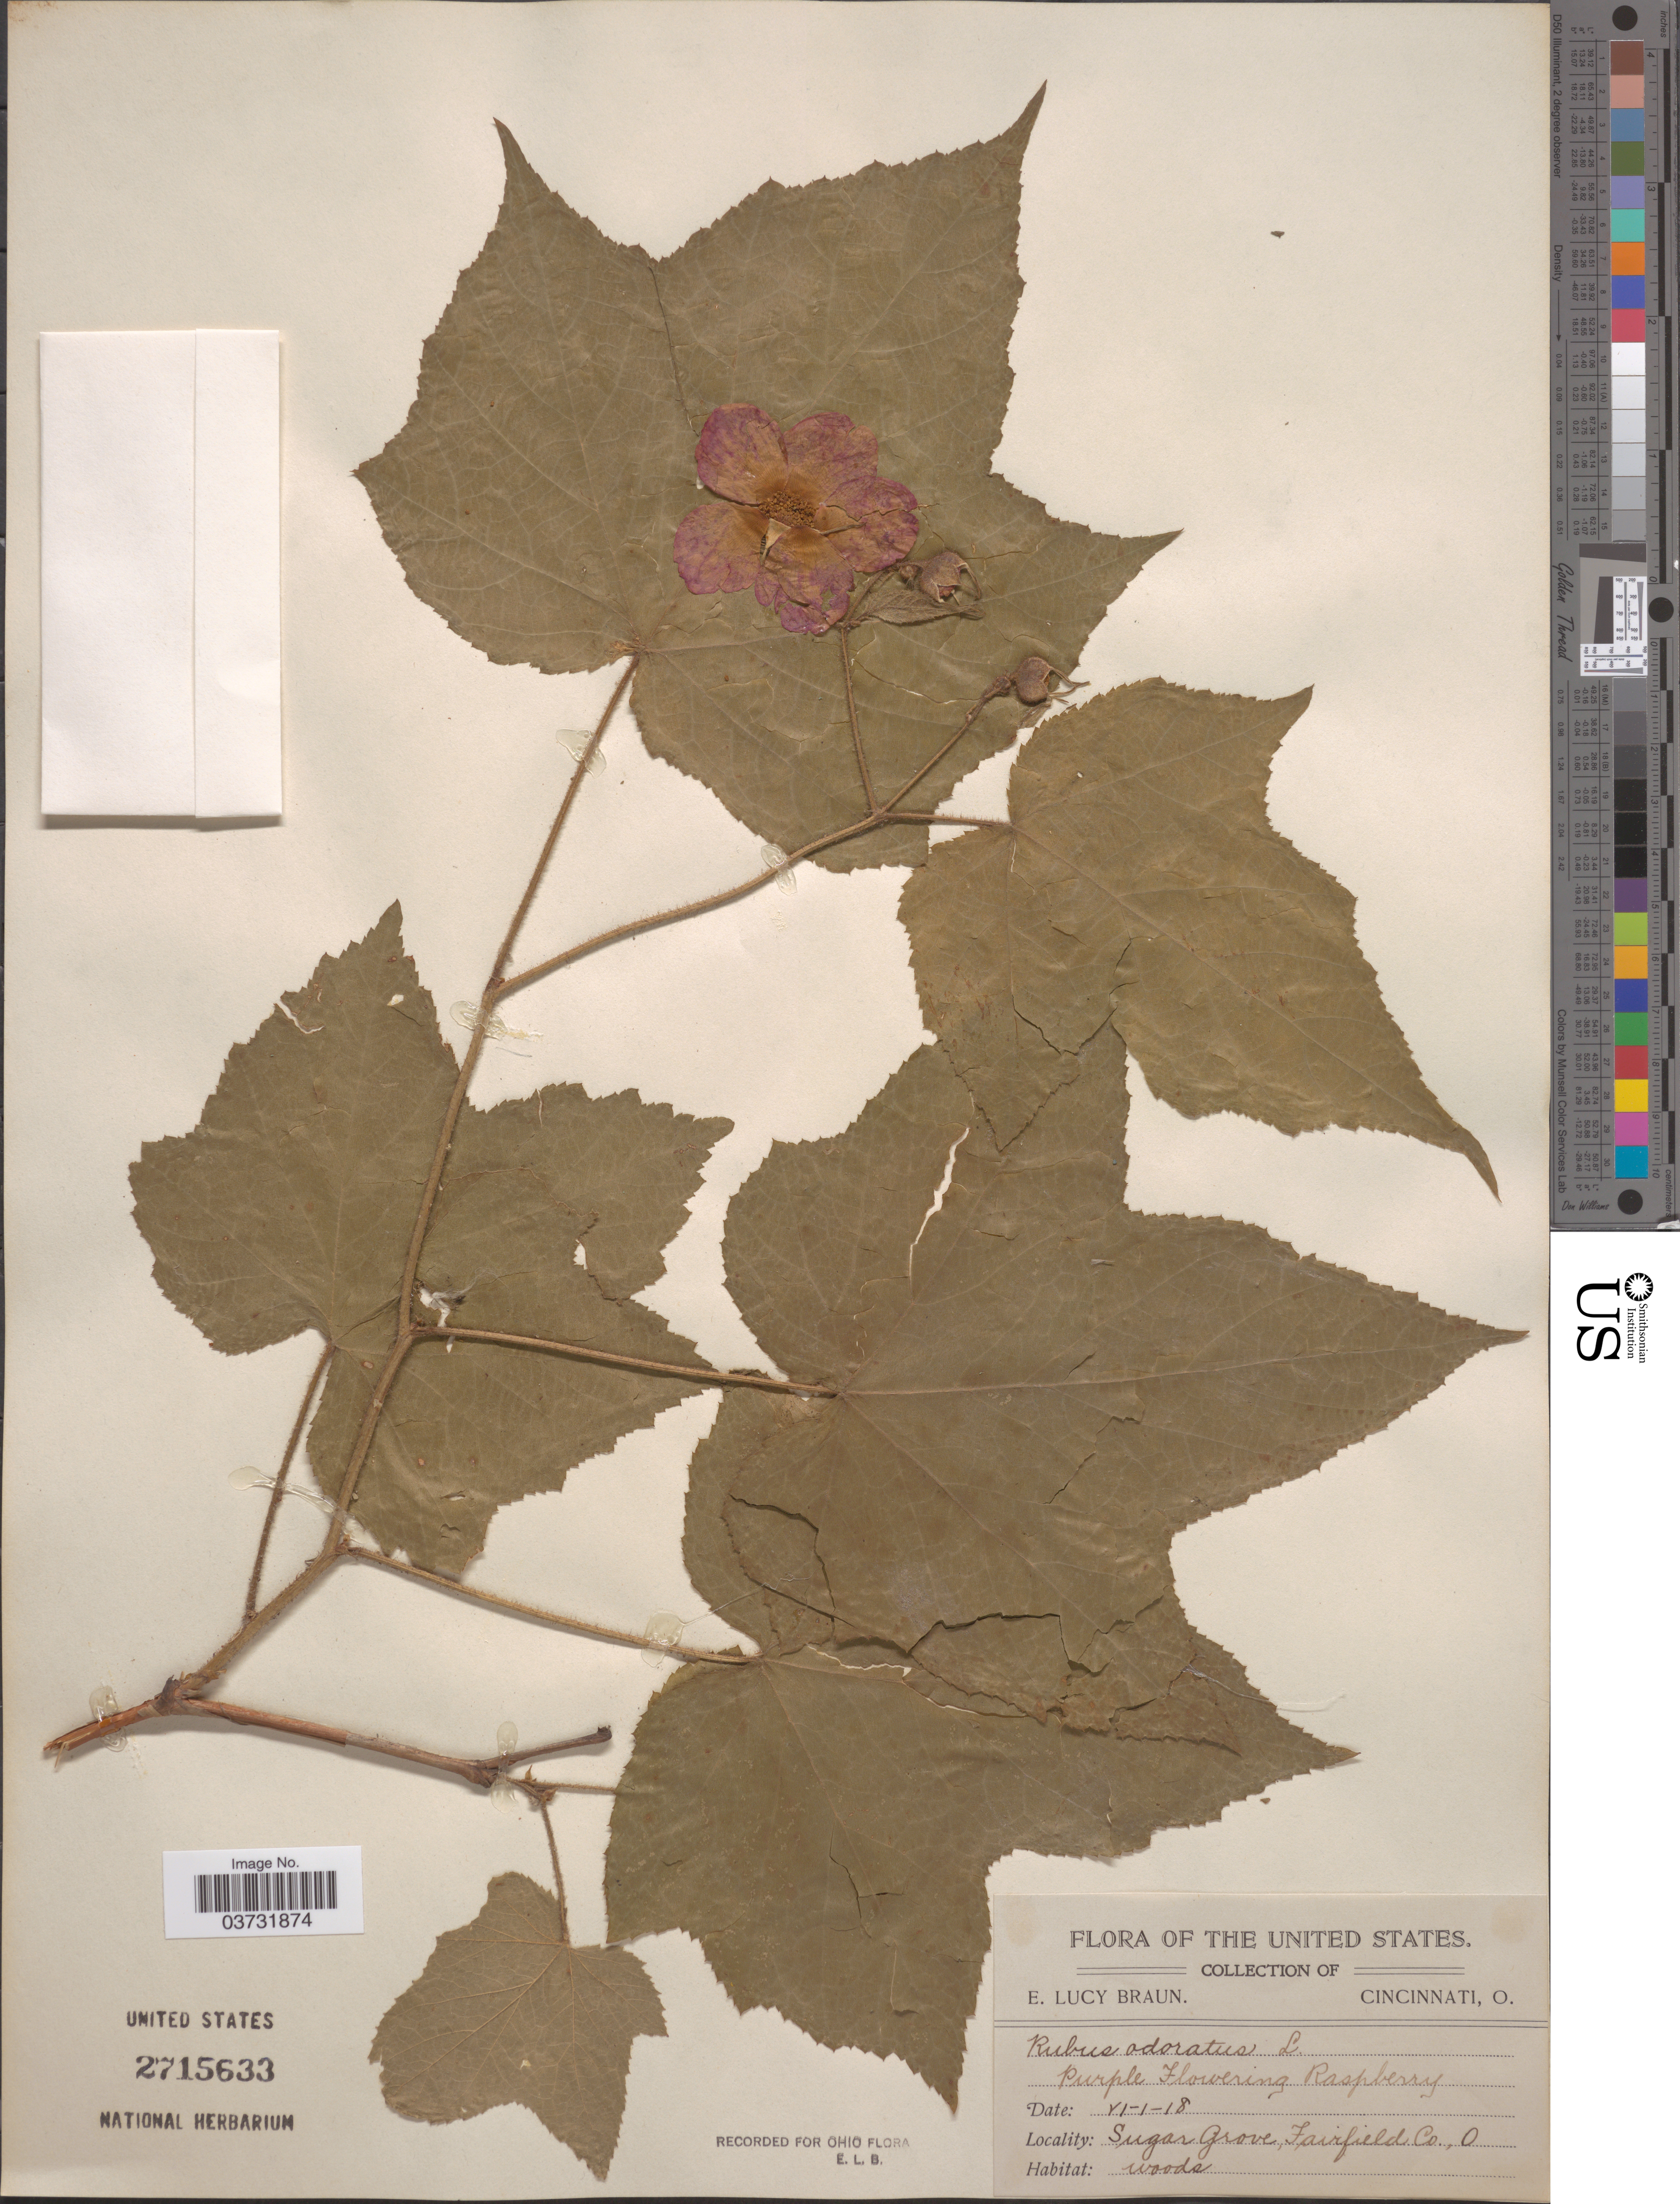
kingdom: Plantae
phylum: Tracheophyta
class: Magnoliopsida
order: Rosales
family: Rosaceae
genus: Rubus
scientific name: Rubus odoratus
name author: L.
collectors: E. L. Braun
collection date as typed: Transcribed d/m/y: 1/6/18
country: United States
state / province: Ohio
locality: Sugar Grove, Fairfield Co.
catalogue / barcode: US 2715633